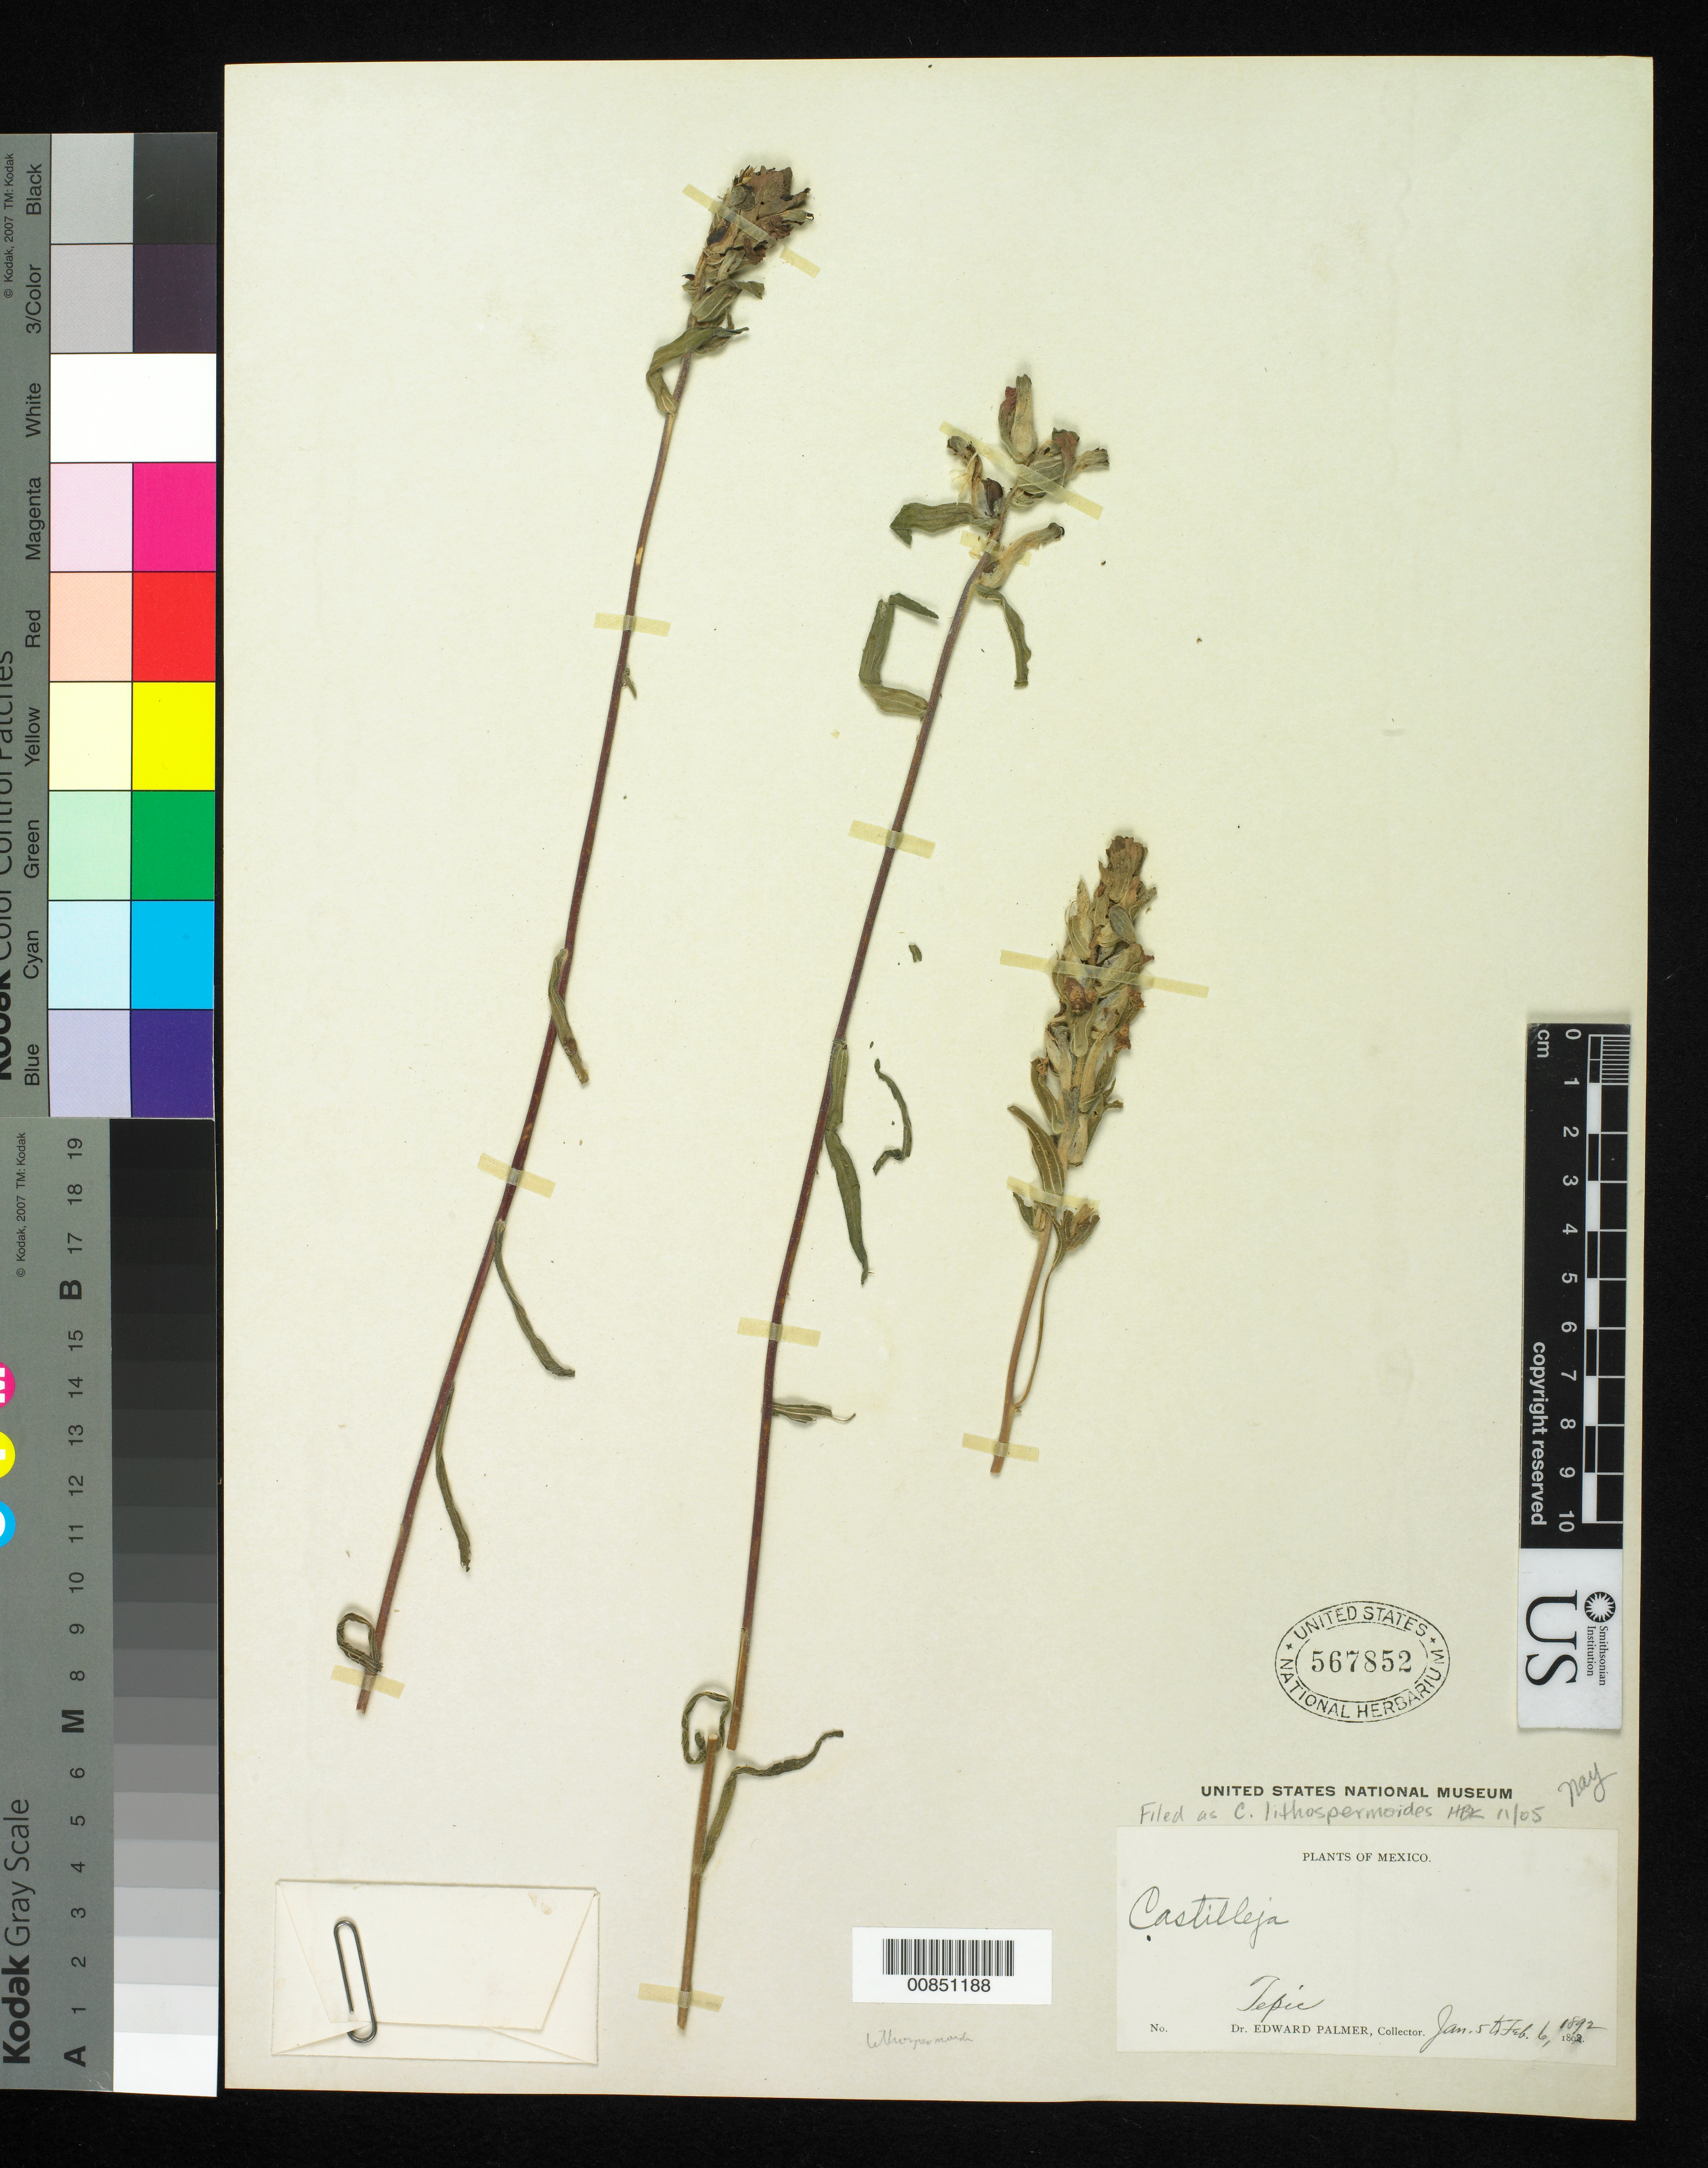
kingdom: Plantae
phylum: Tracheophyta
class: Magnoliopsida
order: Lamiales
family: Orobanchaceae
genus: Castilleja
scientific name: Castilleja lithospermoides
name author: Kunth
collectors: E. Palmer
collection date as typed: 05 Jan 1892 to 06 Feb 1892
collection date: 1892-01-05/1892-02-06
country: Mexico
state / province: Nayarit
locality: Tepic, Nayarit.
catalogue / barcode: US 567852